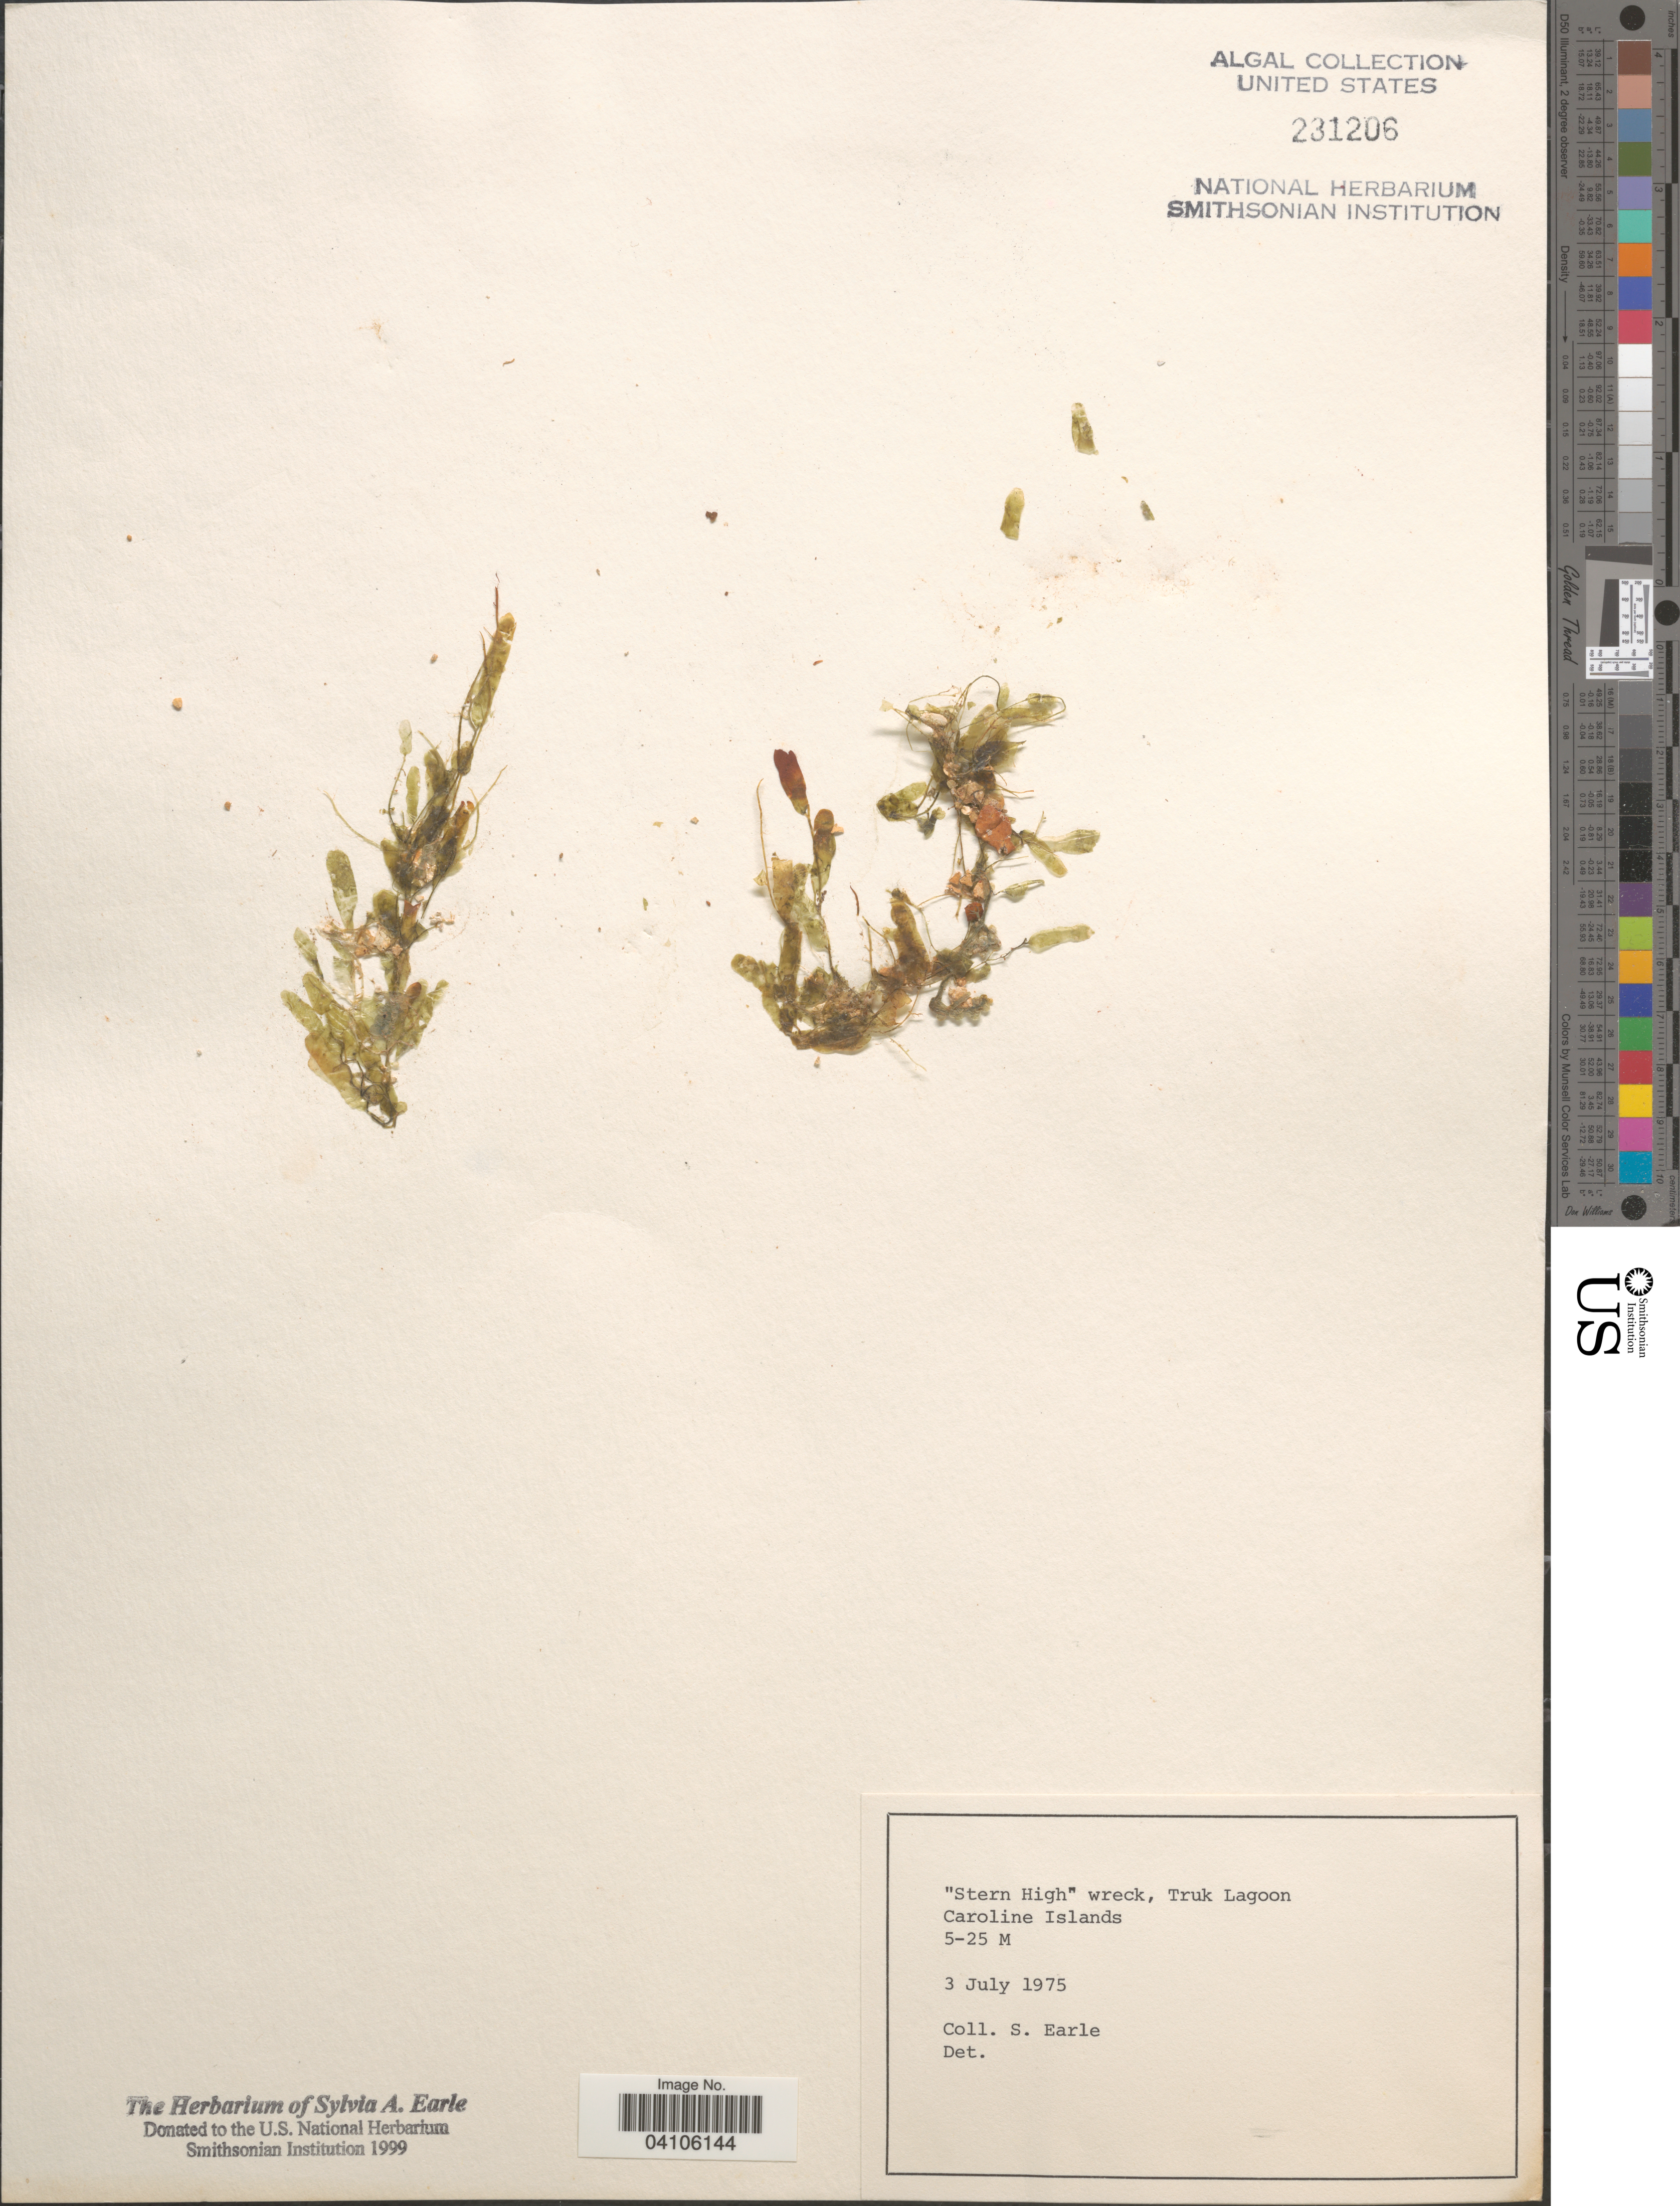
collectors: S. A. Earle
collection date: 1975-07-03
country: Micronesia, Federated States of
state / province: Truk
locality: Stern High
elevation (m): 5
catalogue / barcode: US 231206